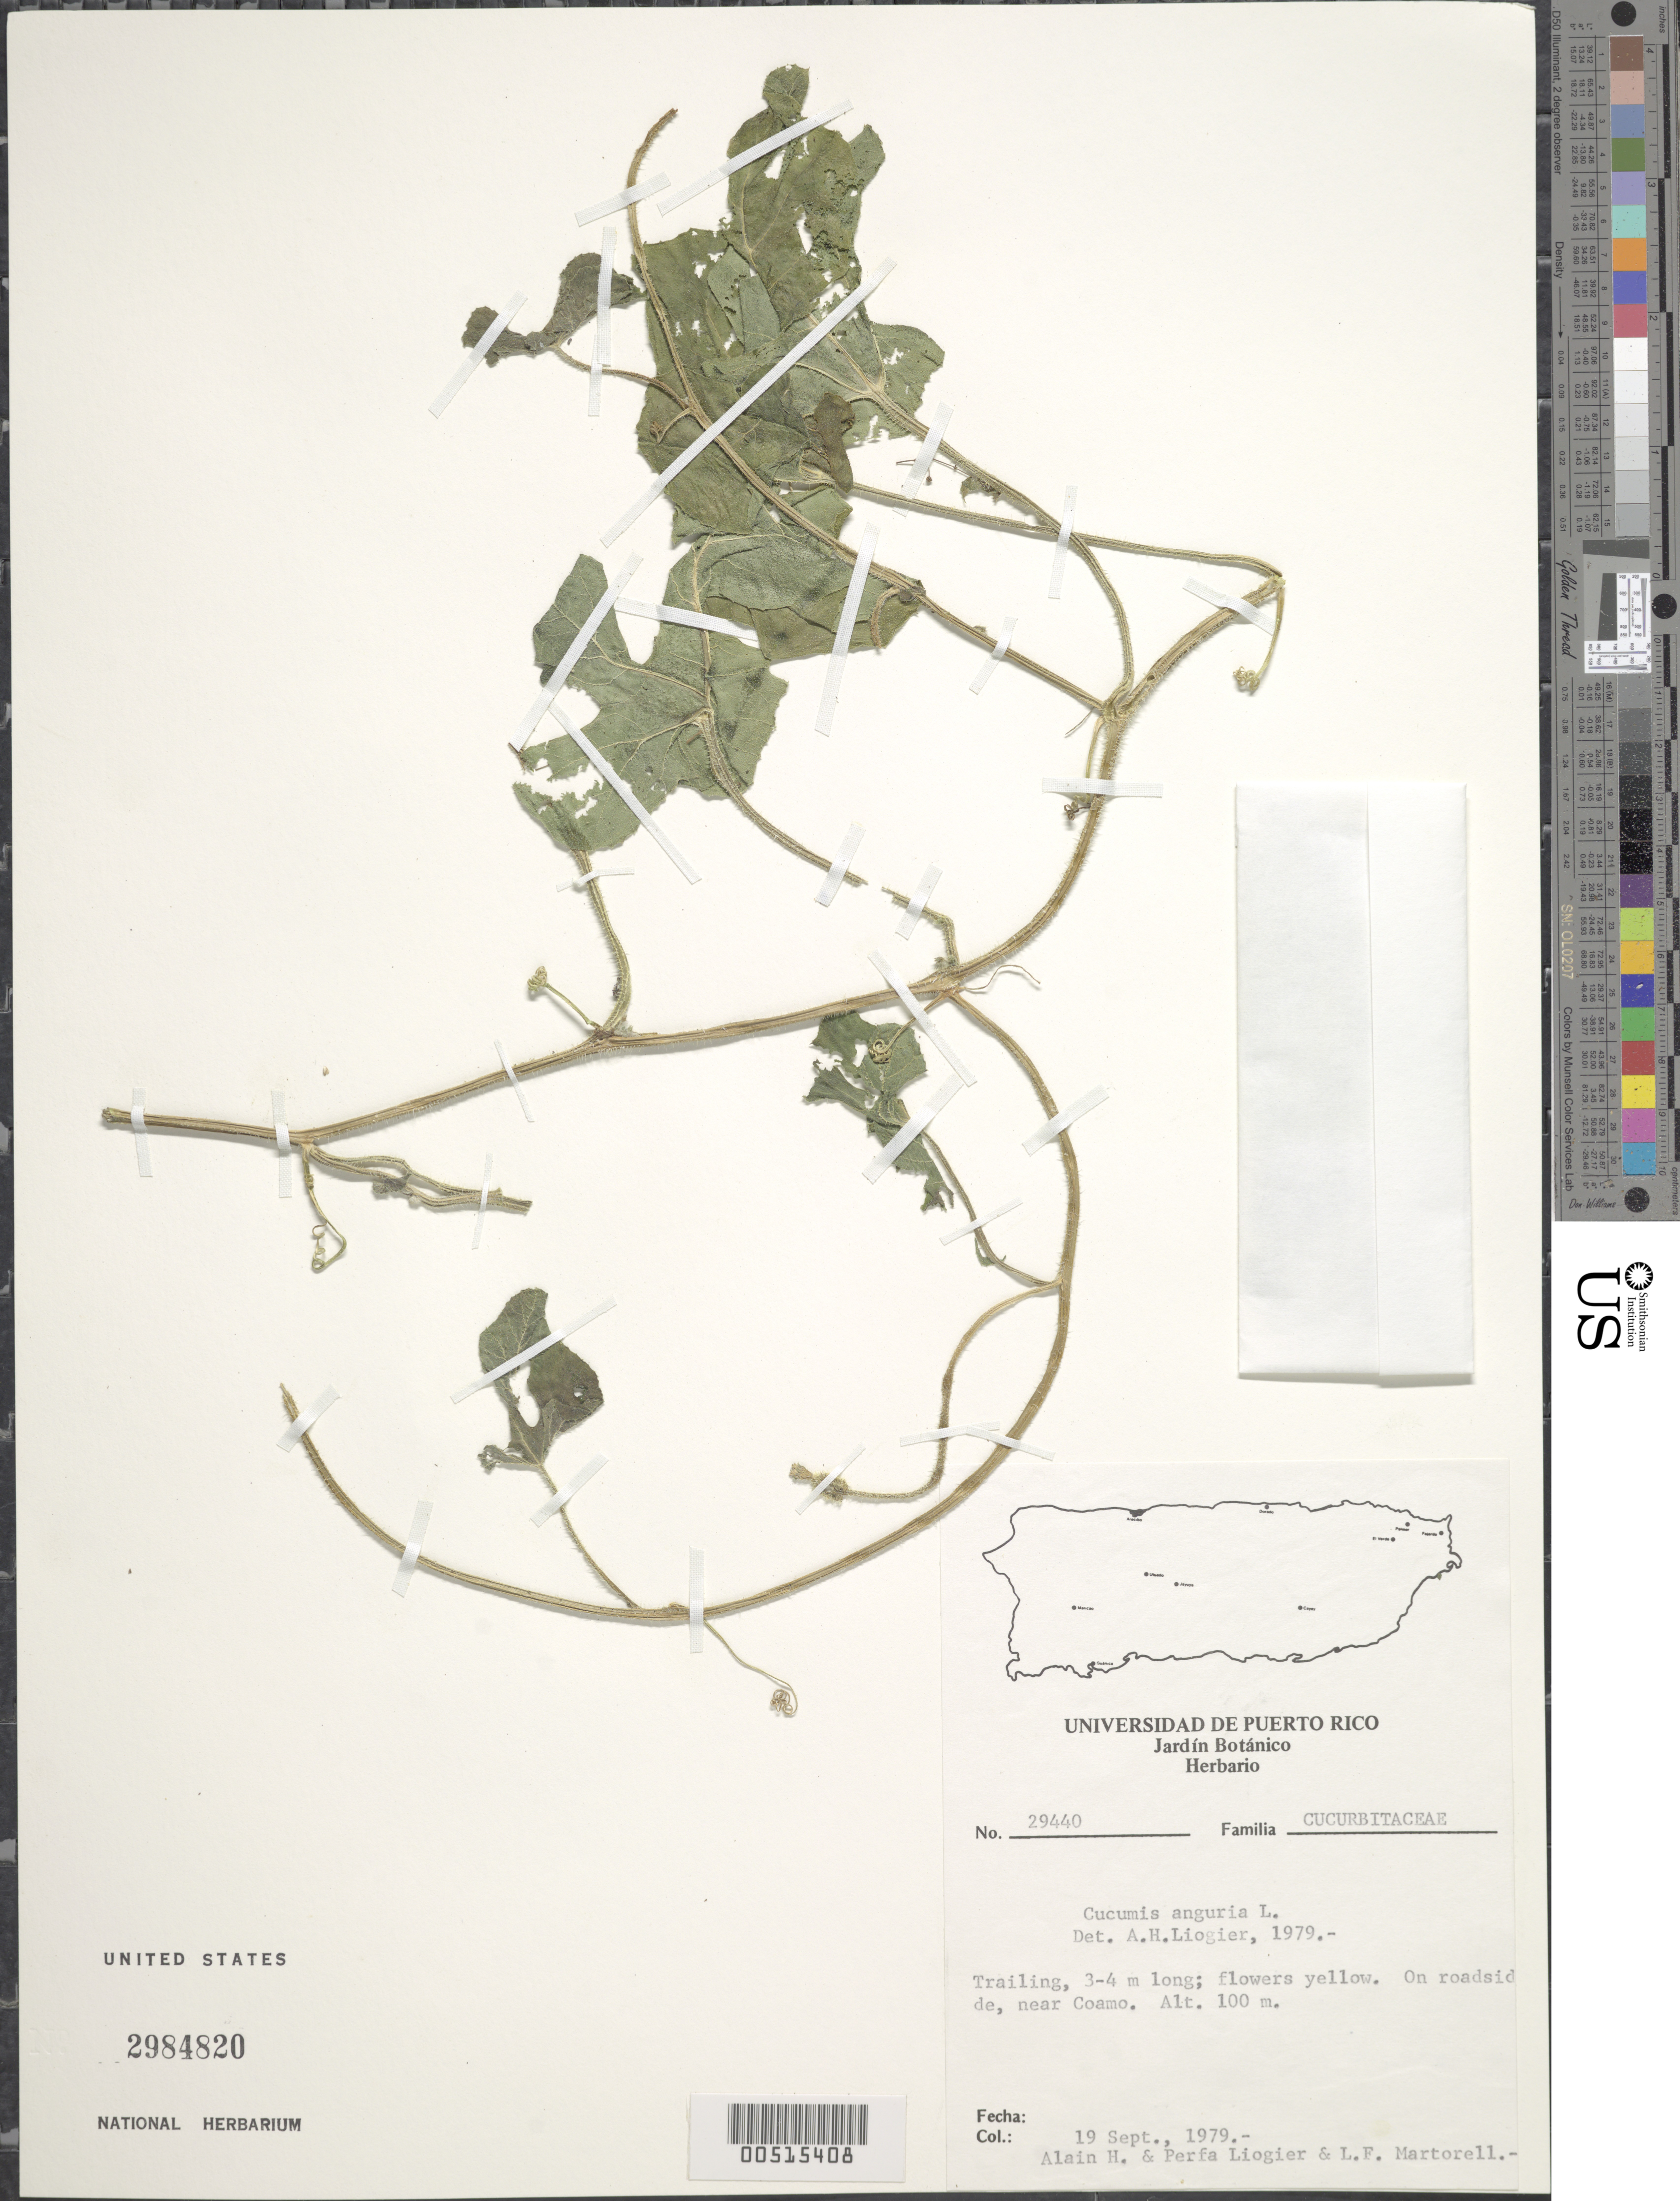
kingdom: Plantae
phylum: Tracheophyta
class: Magnoliopsida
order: Cucurbitales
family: Cucurbitaceae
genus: Cucumis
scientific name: Cucumis anguria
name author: L.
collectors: A. H. Liogier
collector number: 29440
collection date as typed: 19 Sep 1979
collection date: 1979-09-19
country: Puerto Rico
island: Greater Antilles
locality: near Coamo. On roadside.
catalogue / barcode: US 2984820